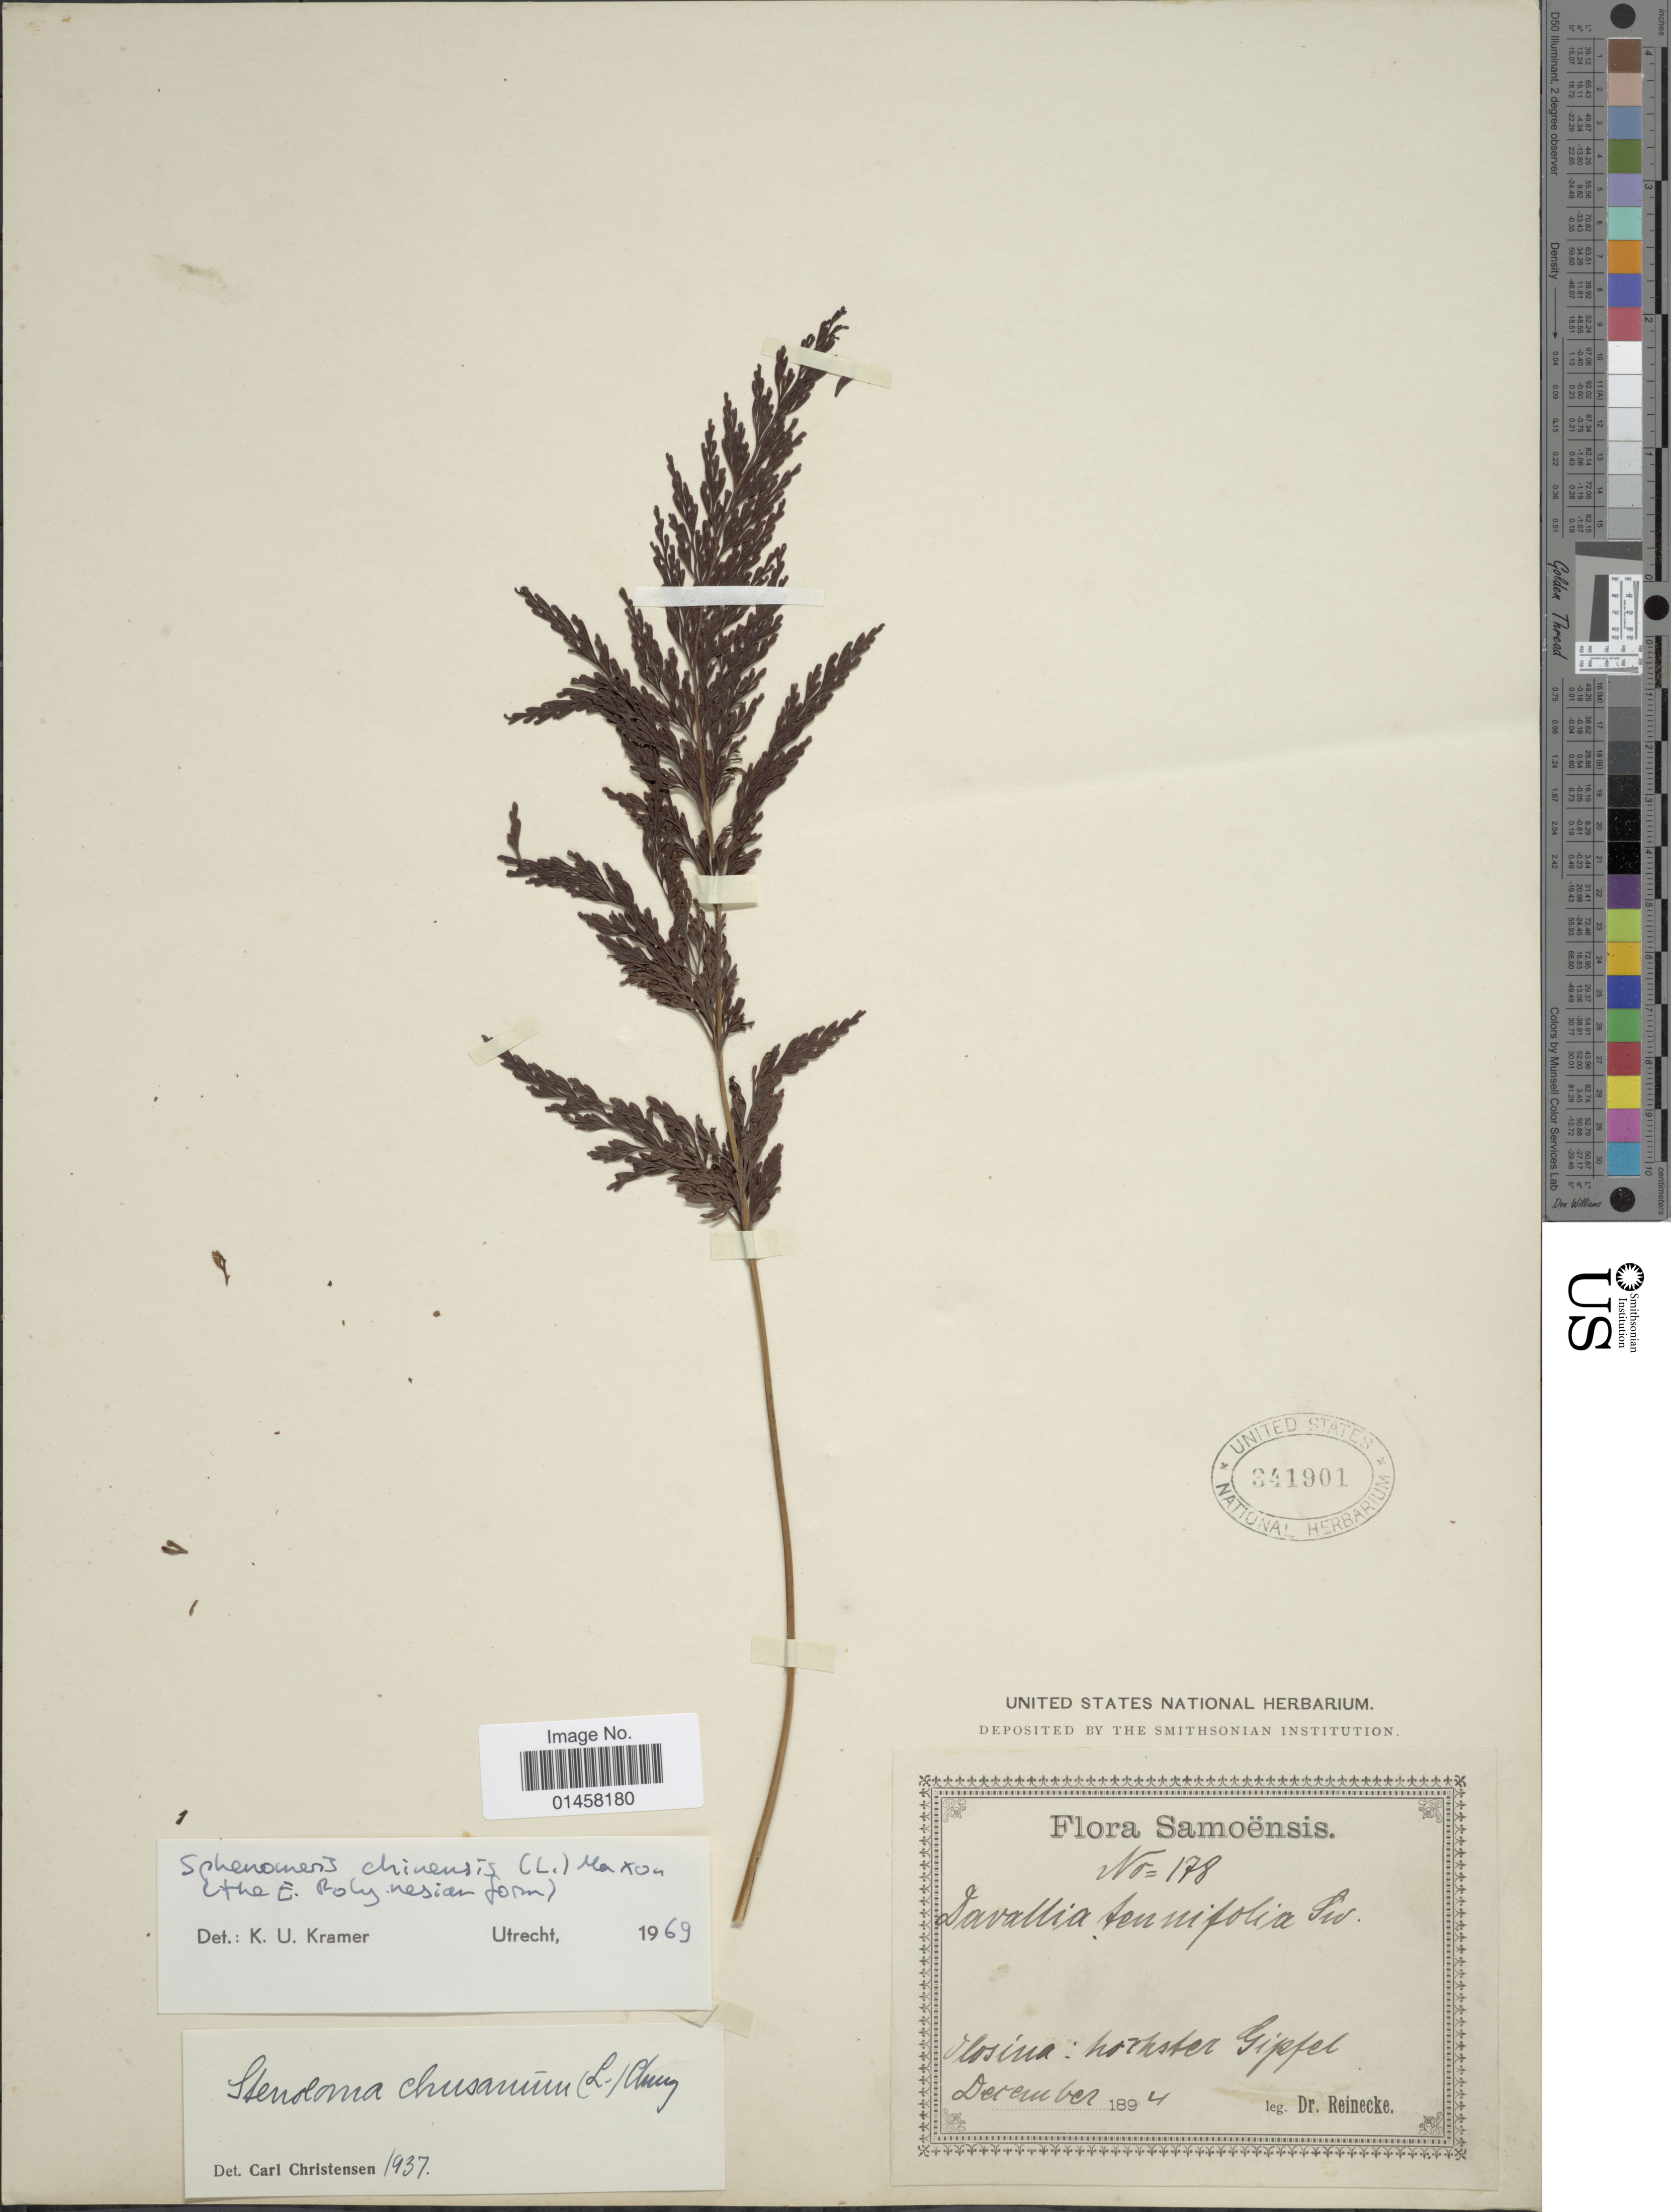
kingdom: Plantae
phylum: Tracheophyta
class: Polypodiopsida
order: Polypodiales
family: Lindsaeaceae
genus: Sphenomeris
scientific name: Sphenomeris chinensis var. chinensis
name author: (L.) Maxon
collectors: -- Reinecke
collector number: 178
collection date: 1894-12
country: Samoa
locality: Samoënsis. Ilosina: Northster Gipfel [interpreted]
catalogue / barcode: US 341901